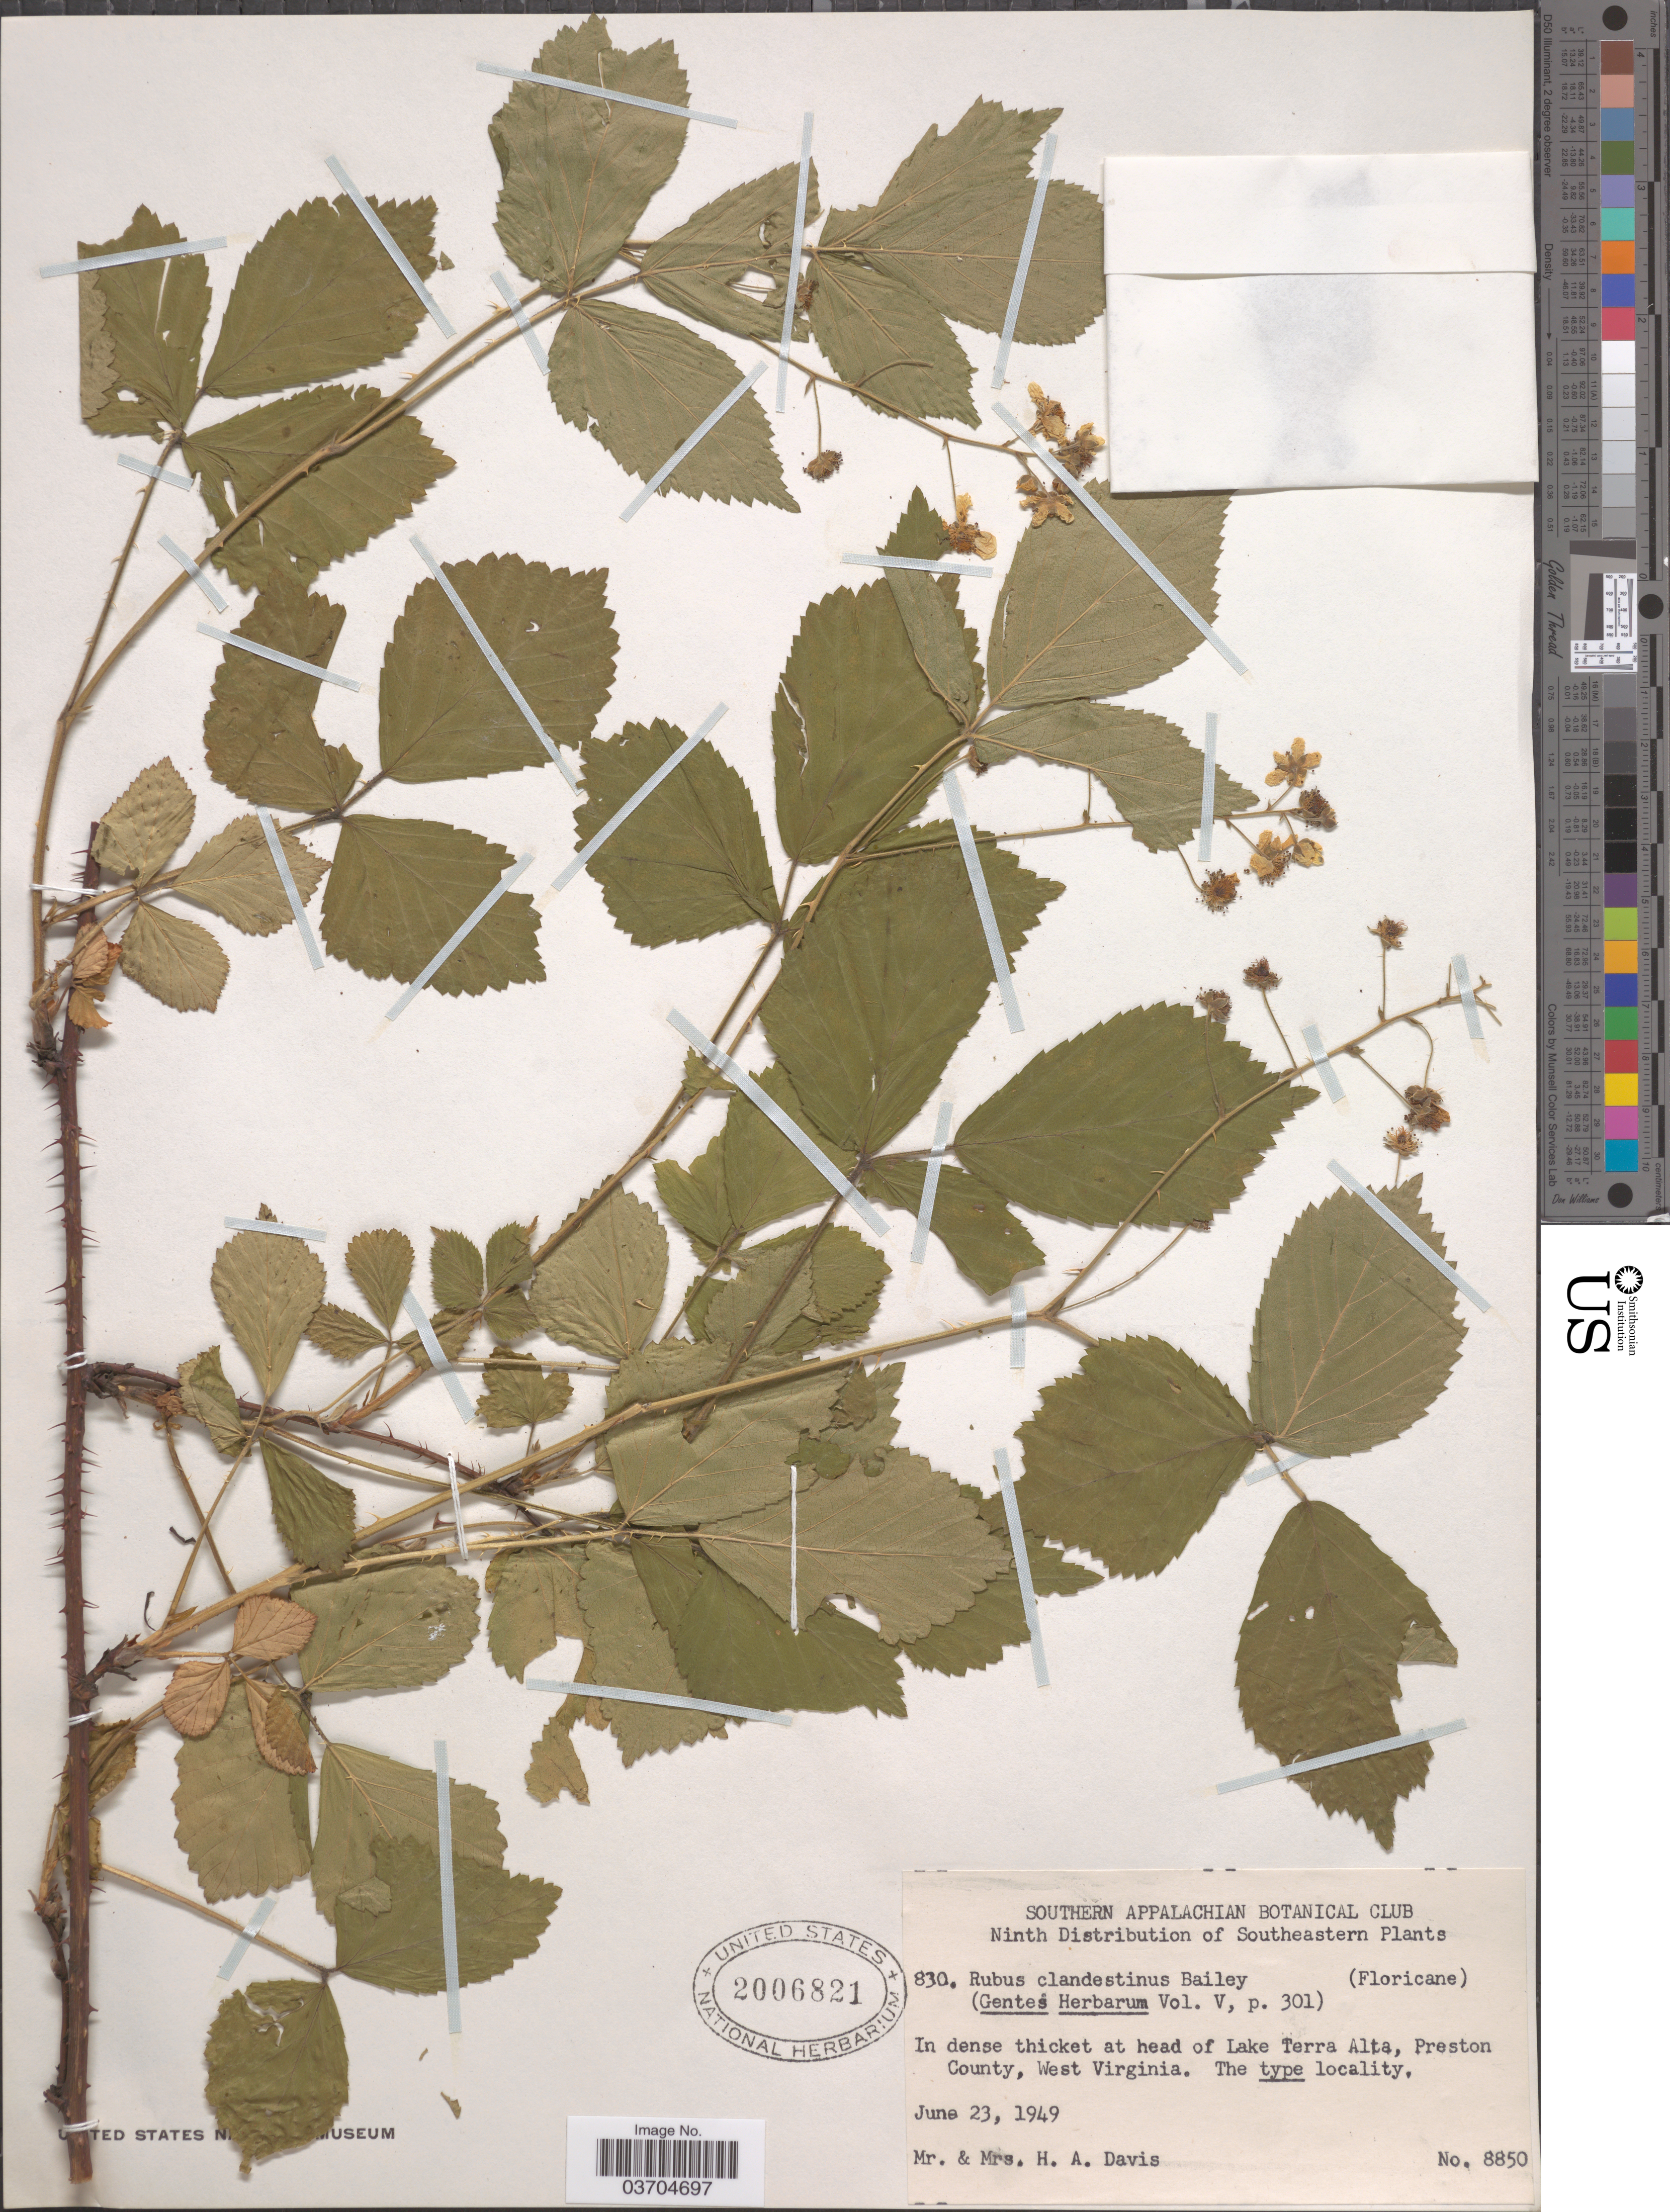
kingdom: Plantae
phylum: Tracheophyta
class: Magnoliopsida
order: Rosales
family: Rosaceae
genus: Rubus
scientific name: Rubus clandestinus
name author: L.H. Bailey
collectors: H. Davis & H. Davis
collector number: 8850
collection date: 1949-06-23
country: United States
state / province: West Virginia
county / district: Preston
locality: In dense thicket at head of Lake Terra Alta, Preston County.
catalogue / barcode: US 2006821